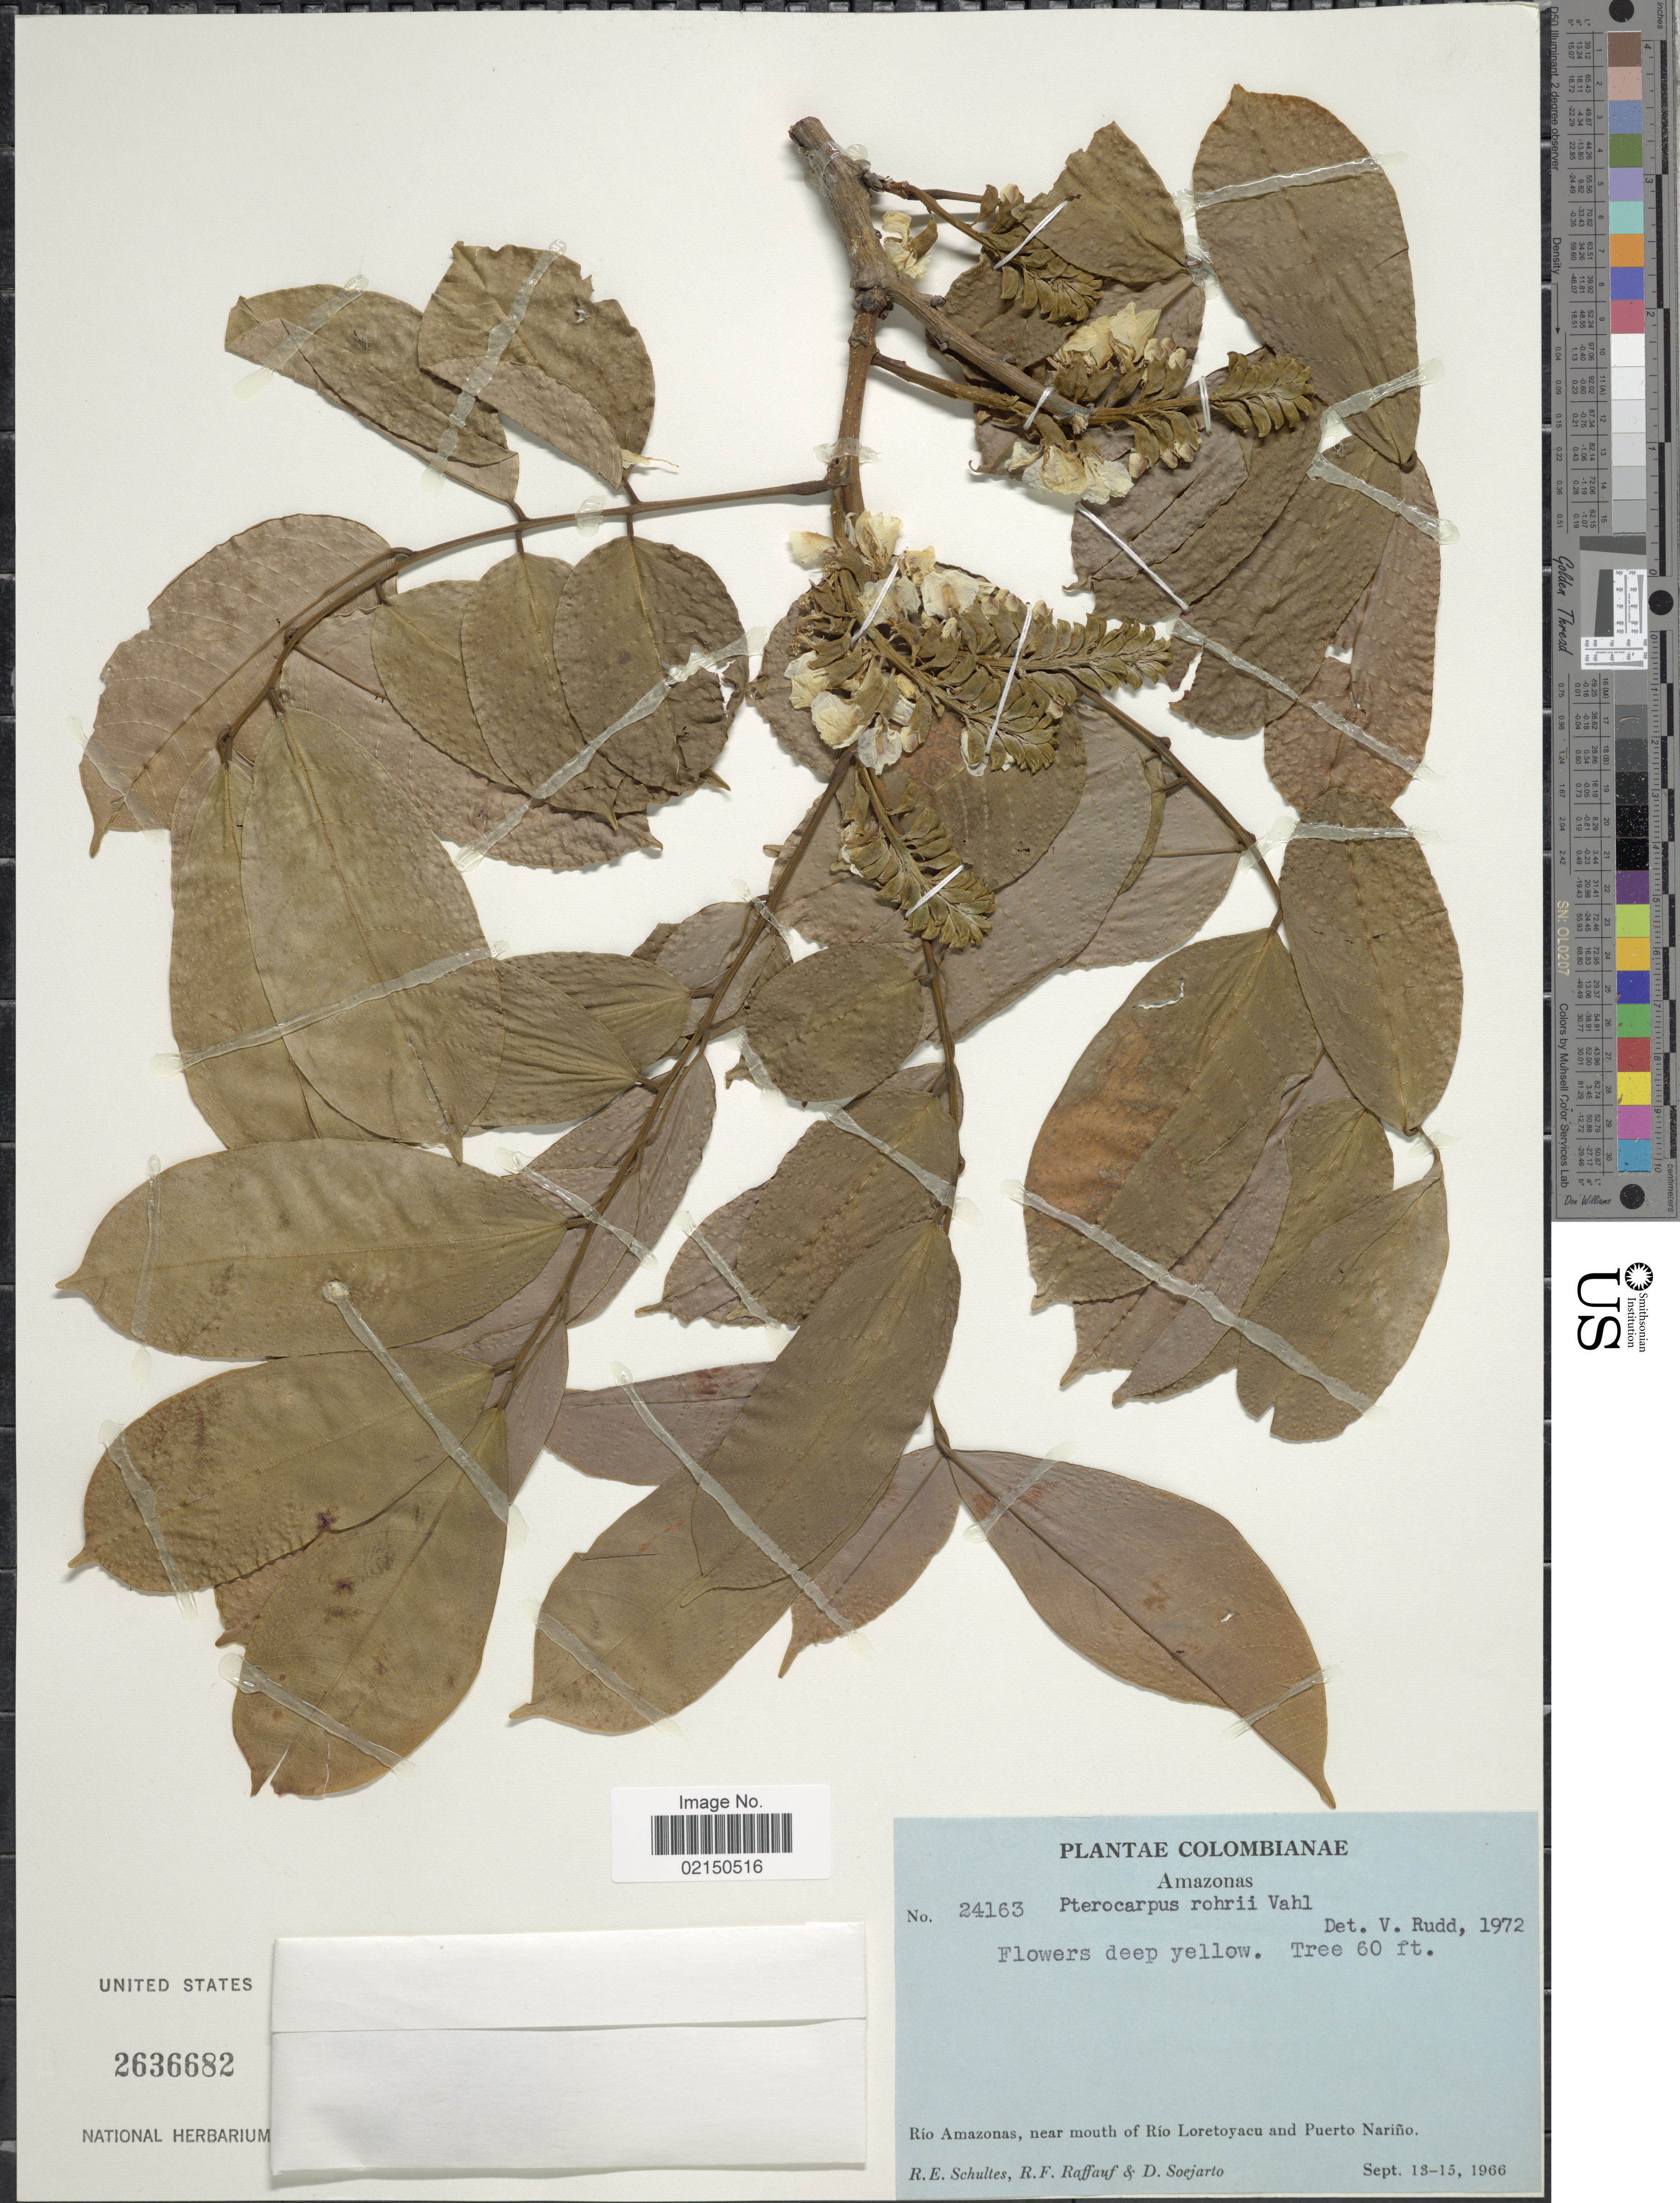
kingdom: Plantae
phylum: Tracheophyta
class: Magnoliopsida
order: Fabales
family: Fabaceae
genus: Pterocarpus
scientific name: Pterocarpus rohrii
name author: Vahl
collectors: R. E. Schultes, R. Raffauf & D. Soejarto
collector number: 24163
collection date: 1966-09-13/1966-09-15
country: Colombia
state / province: Amazônas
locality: Rio Amazonas, near mouth of Rio Loretoyacu and Puerto Narino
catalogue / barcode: US 2636682